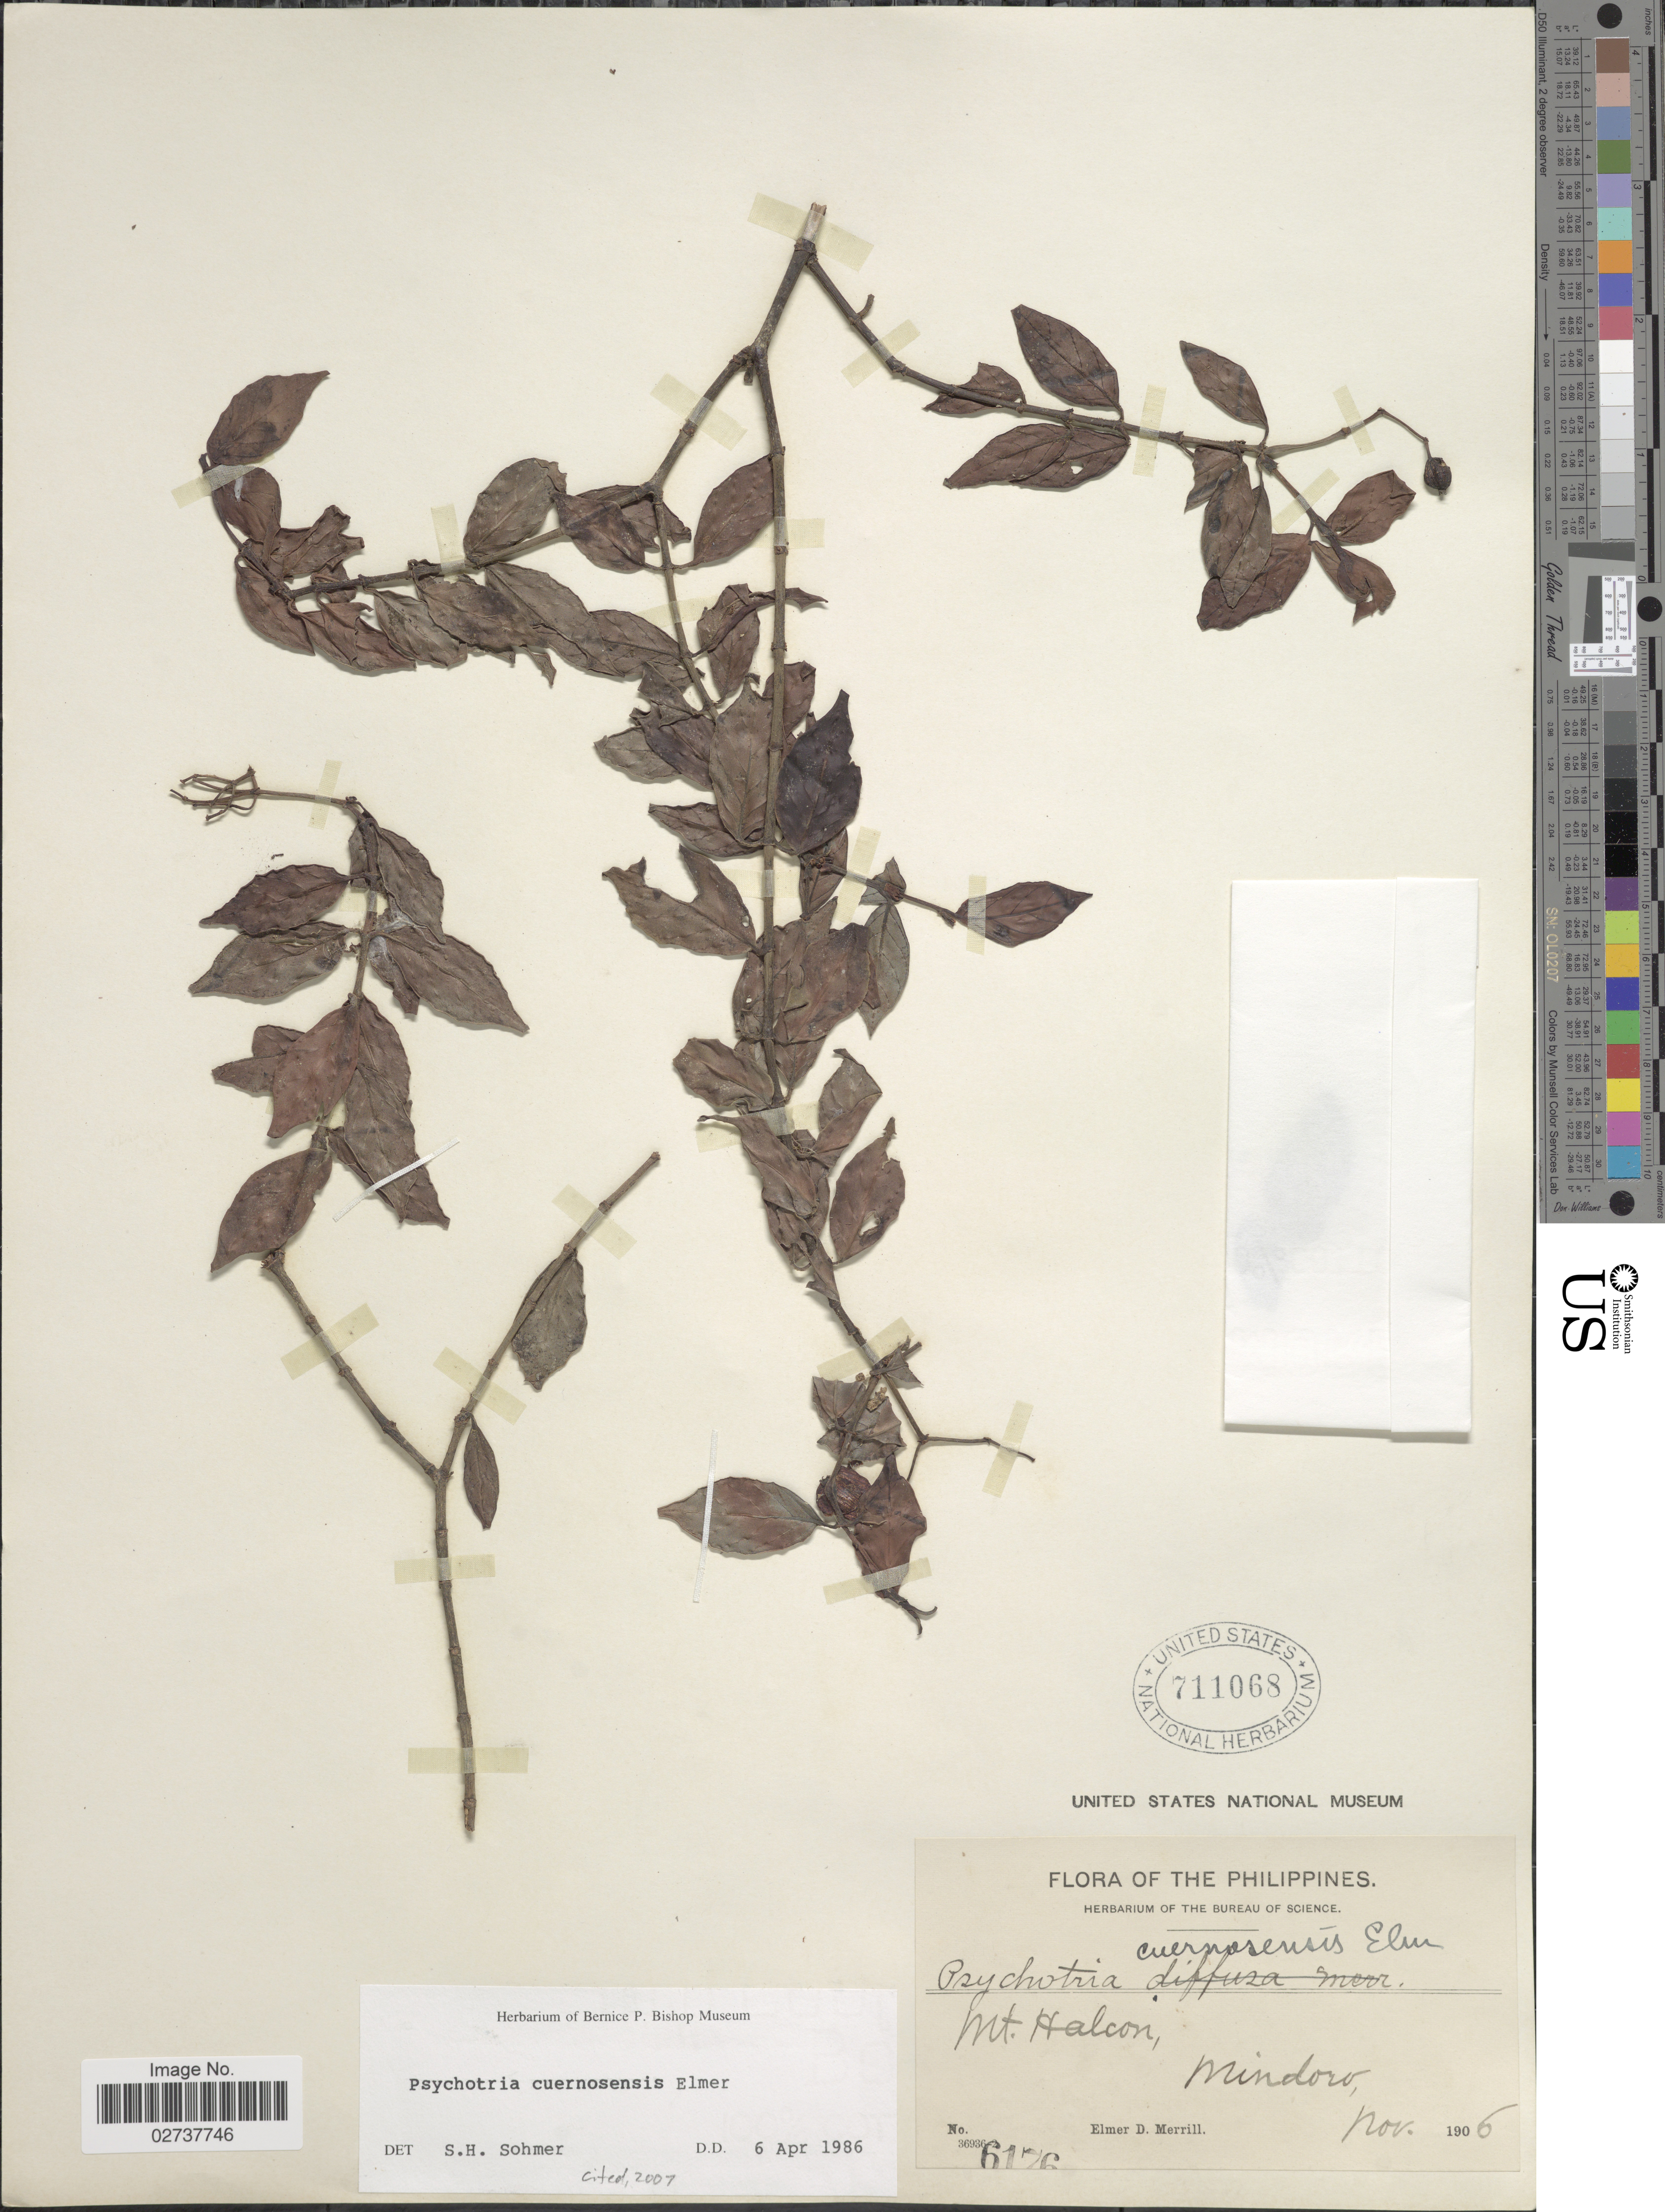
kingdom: Plantae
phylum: Tracheophyta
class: Magnoliopsida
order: Gentianales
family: Rubiaceae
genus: Psychotria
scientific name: Psychotria cuernosensis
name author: Elmer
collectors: E. D. Merrill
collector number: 6176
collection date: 1906-11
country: Philippines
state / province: Mimaropa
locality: Mt. Halcon, Mindoro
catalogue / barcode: US 711068